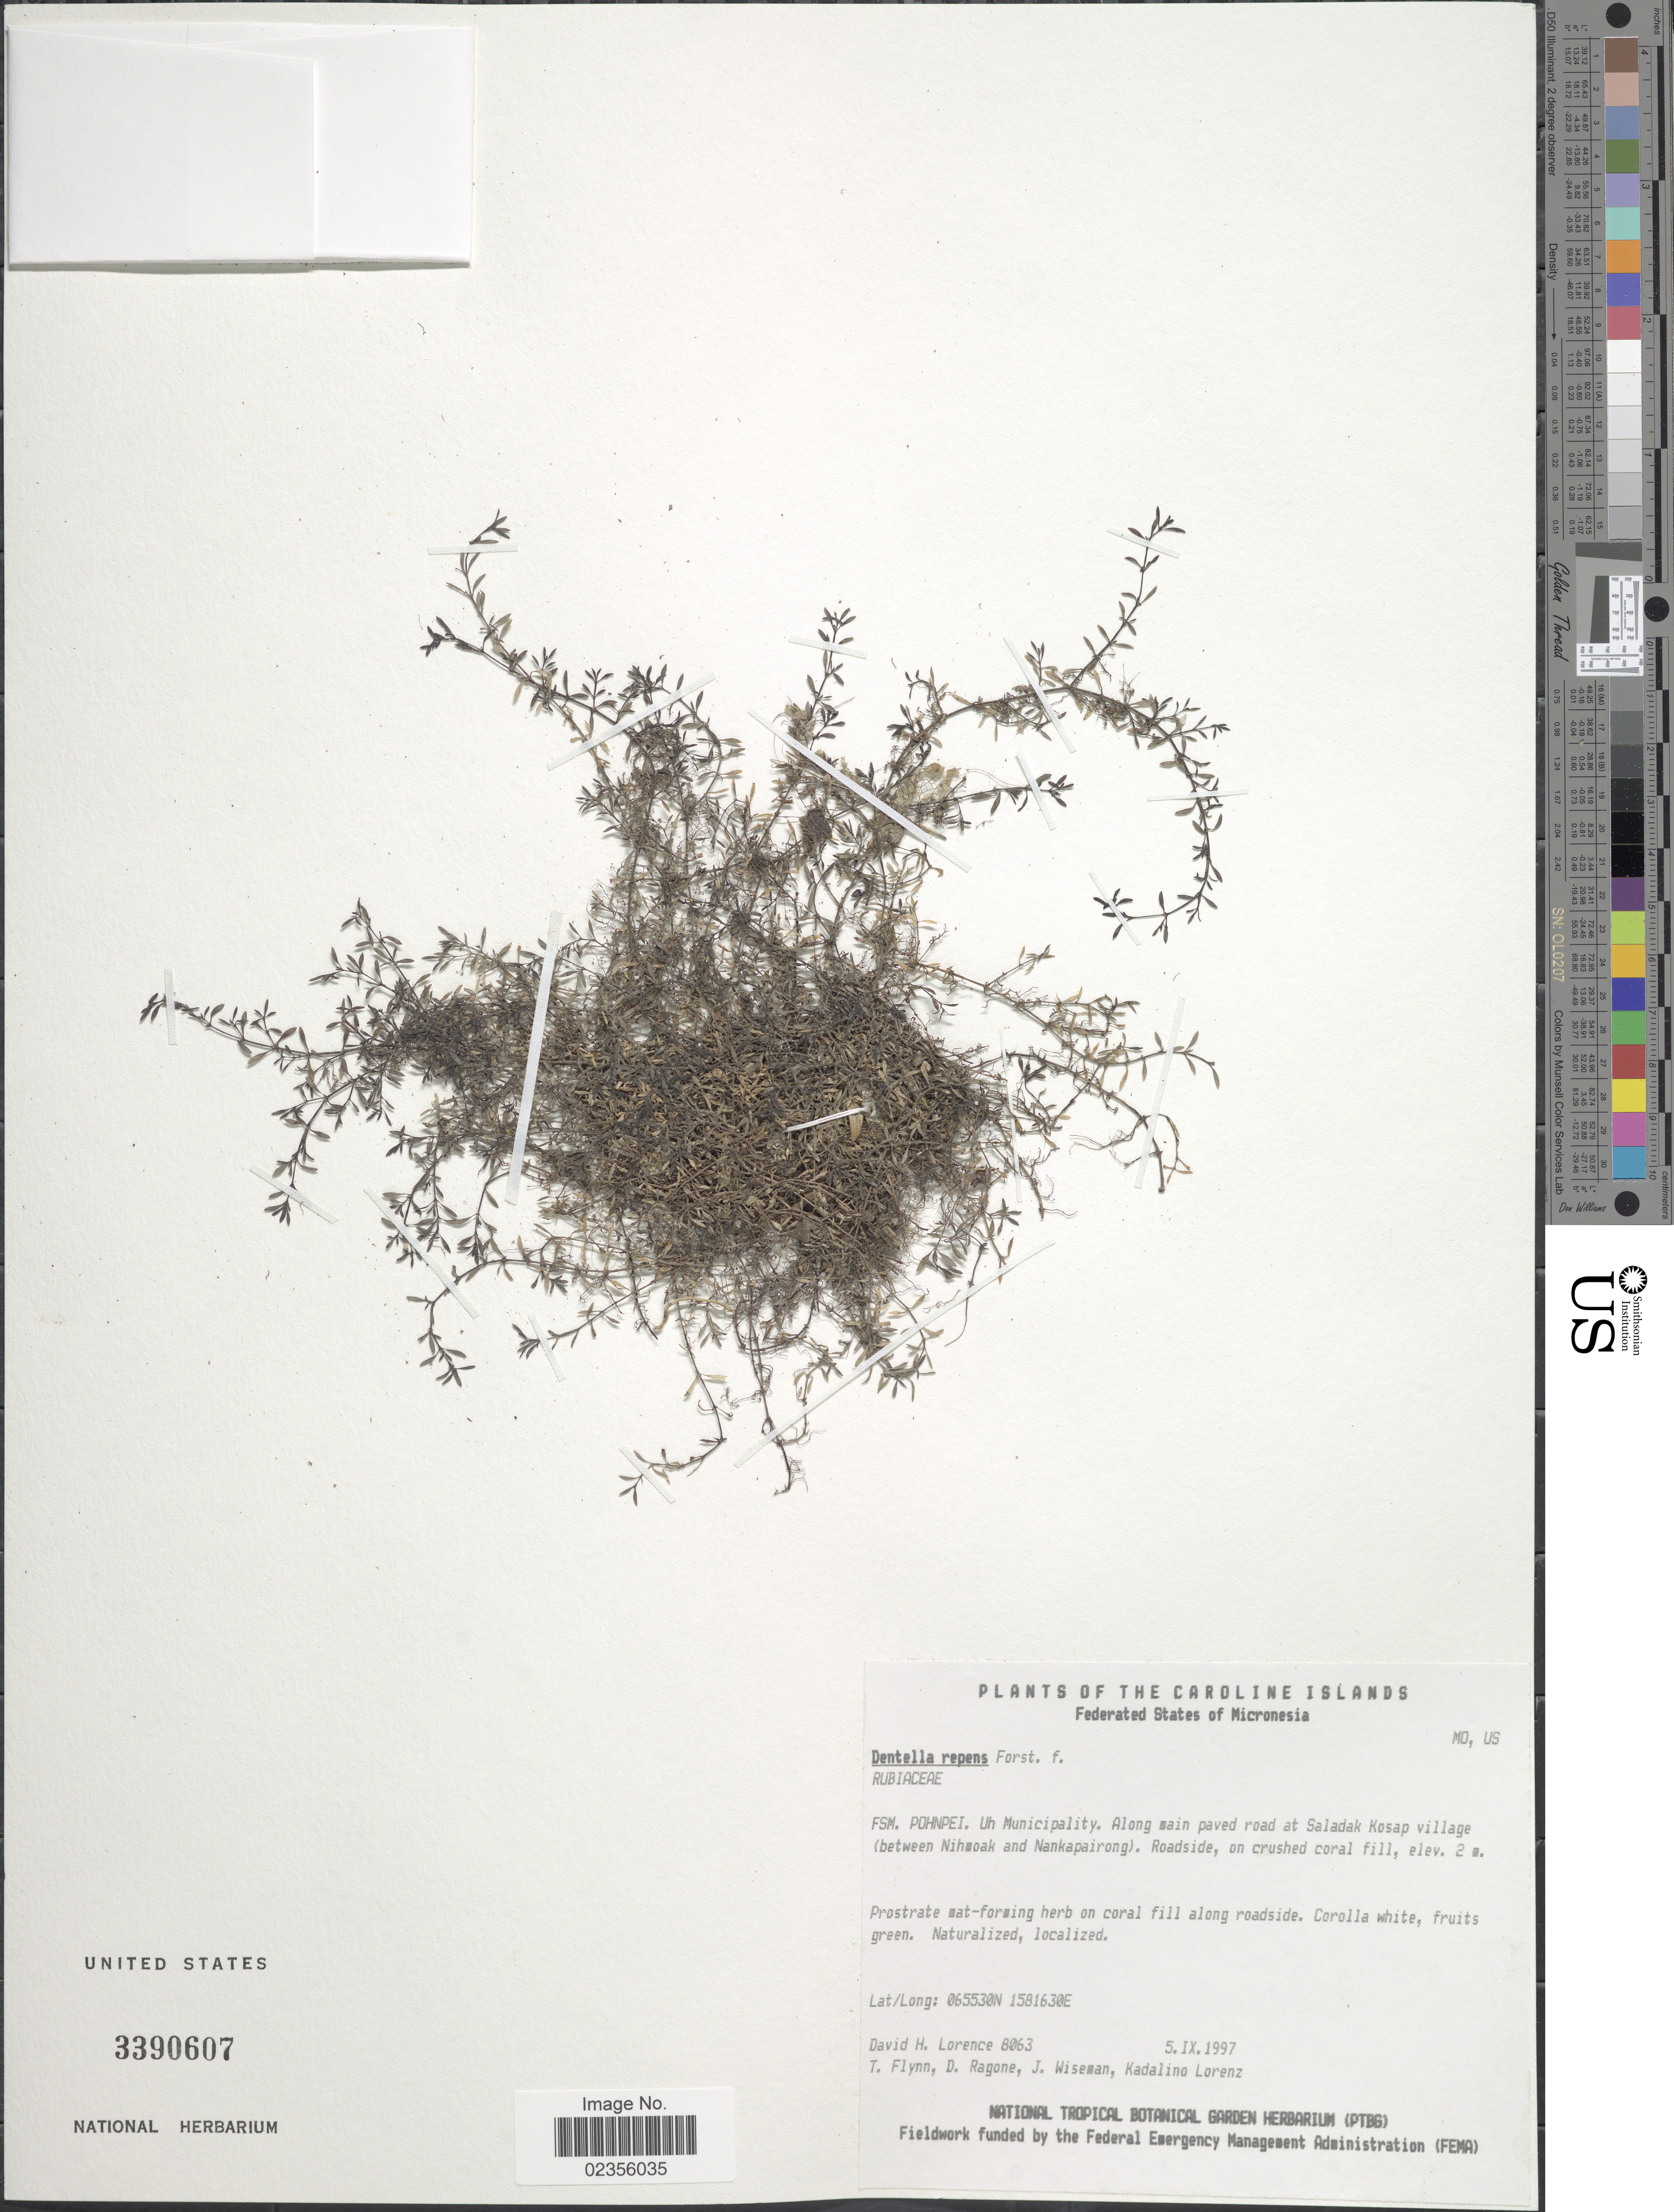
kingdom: Plantae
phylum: Tracheophyta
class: Magnoliopsida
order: Gentianales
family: Rubiaceae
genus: Dentella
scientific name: Dentella repens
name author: J.R. Forst. & G. Forst.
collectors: D. Lorence, T. Flynn, D. Ragone, J. Wiseman & K. Lorenz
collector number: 8063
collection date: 1997-09-05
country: Micronesia, Federated States of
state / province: Pohnpei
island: Pohnpei [Ponape]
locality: Pohnpei. Uh Minucupality. Along main paved road at Saladak Kosap village (between Nihmoak and Nankapairong)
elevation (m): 2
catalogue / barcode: US 3390607